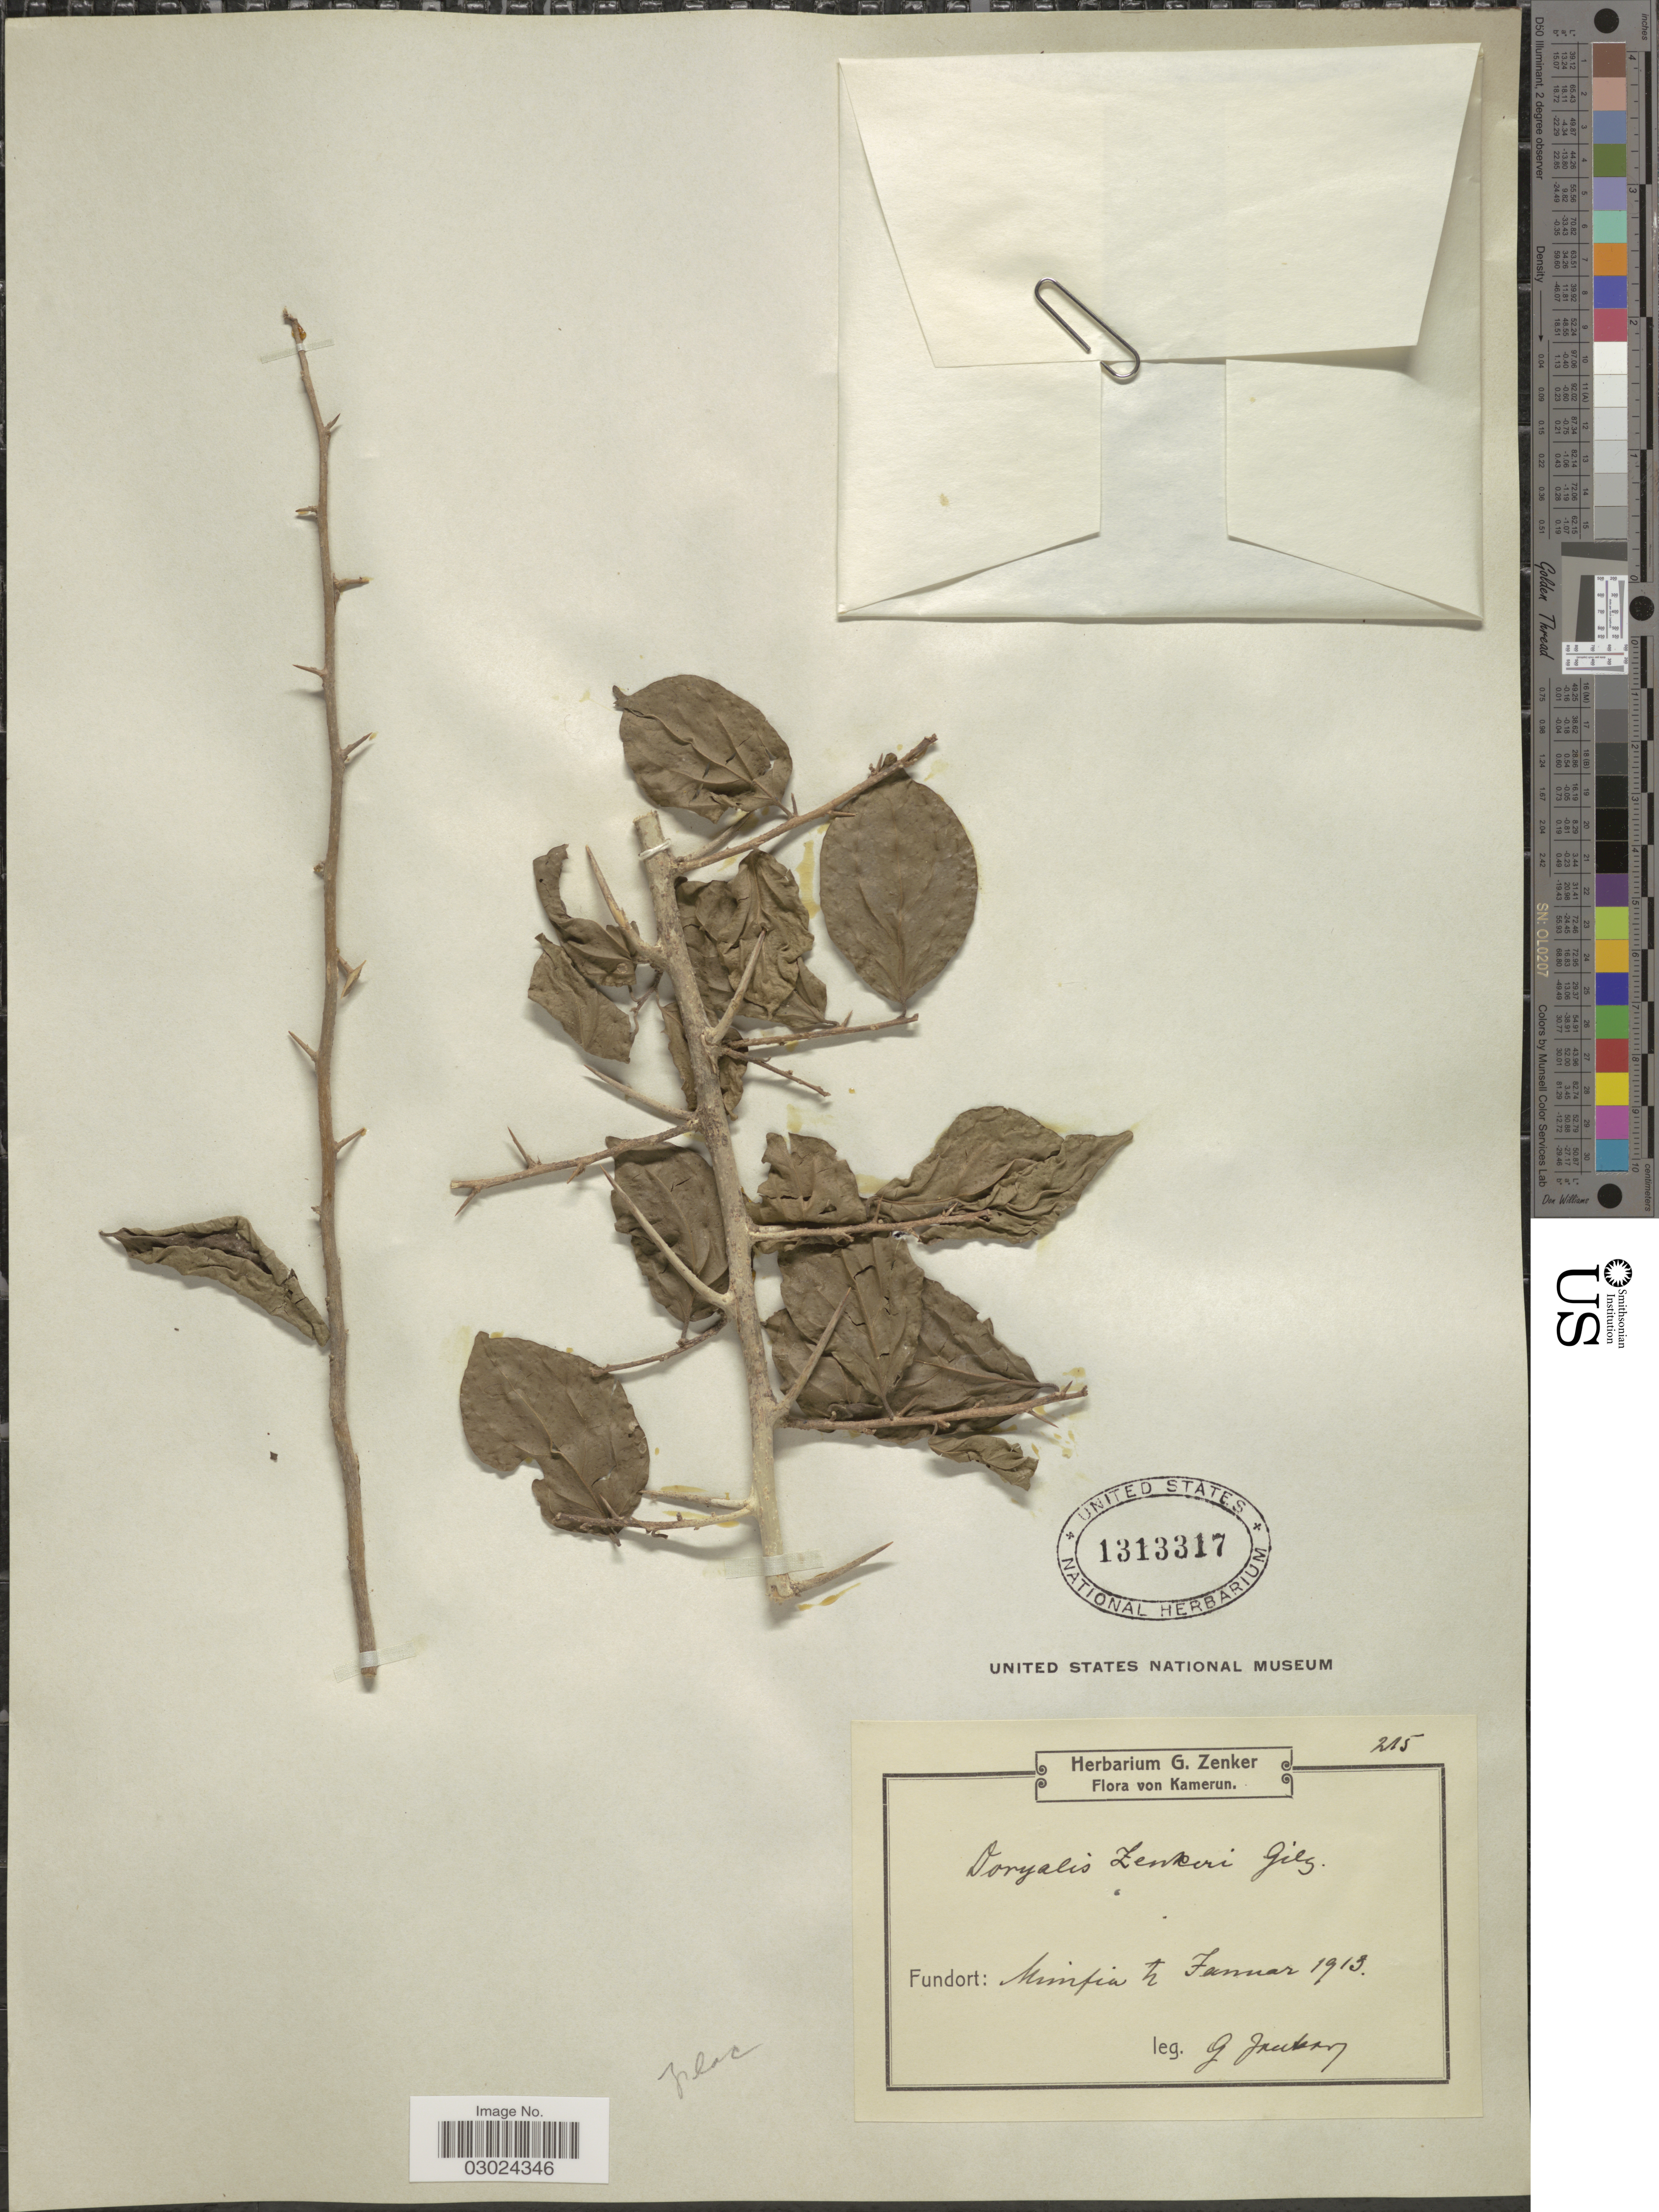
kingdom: Plantae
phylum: Tracheophyta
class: Magnoliopsida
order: Malpighiales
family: Salicaceae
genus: Dovyalis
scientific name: Dovyalis zenkeri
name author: Gilg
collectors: G. A. Zenker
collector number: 215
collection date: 1913-01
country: Cameroon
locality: Nimpia.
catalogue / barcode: US 1313317